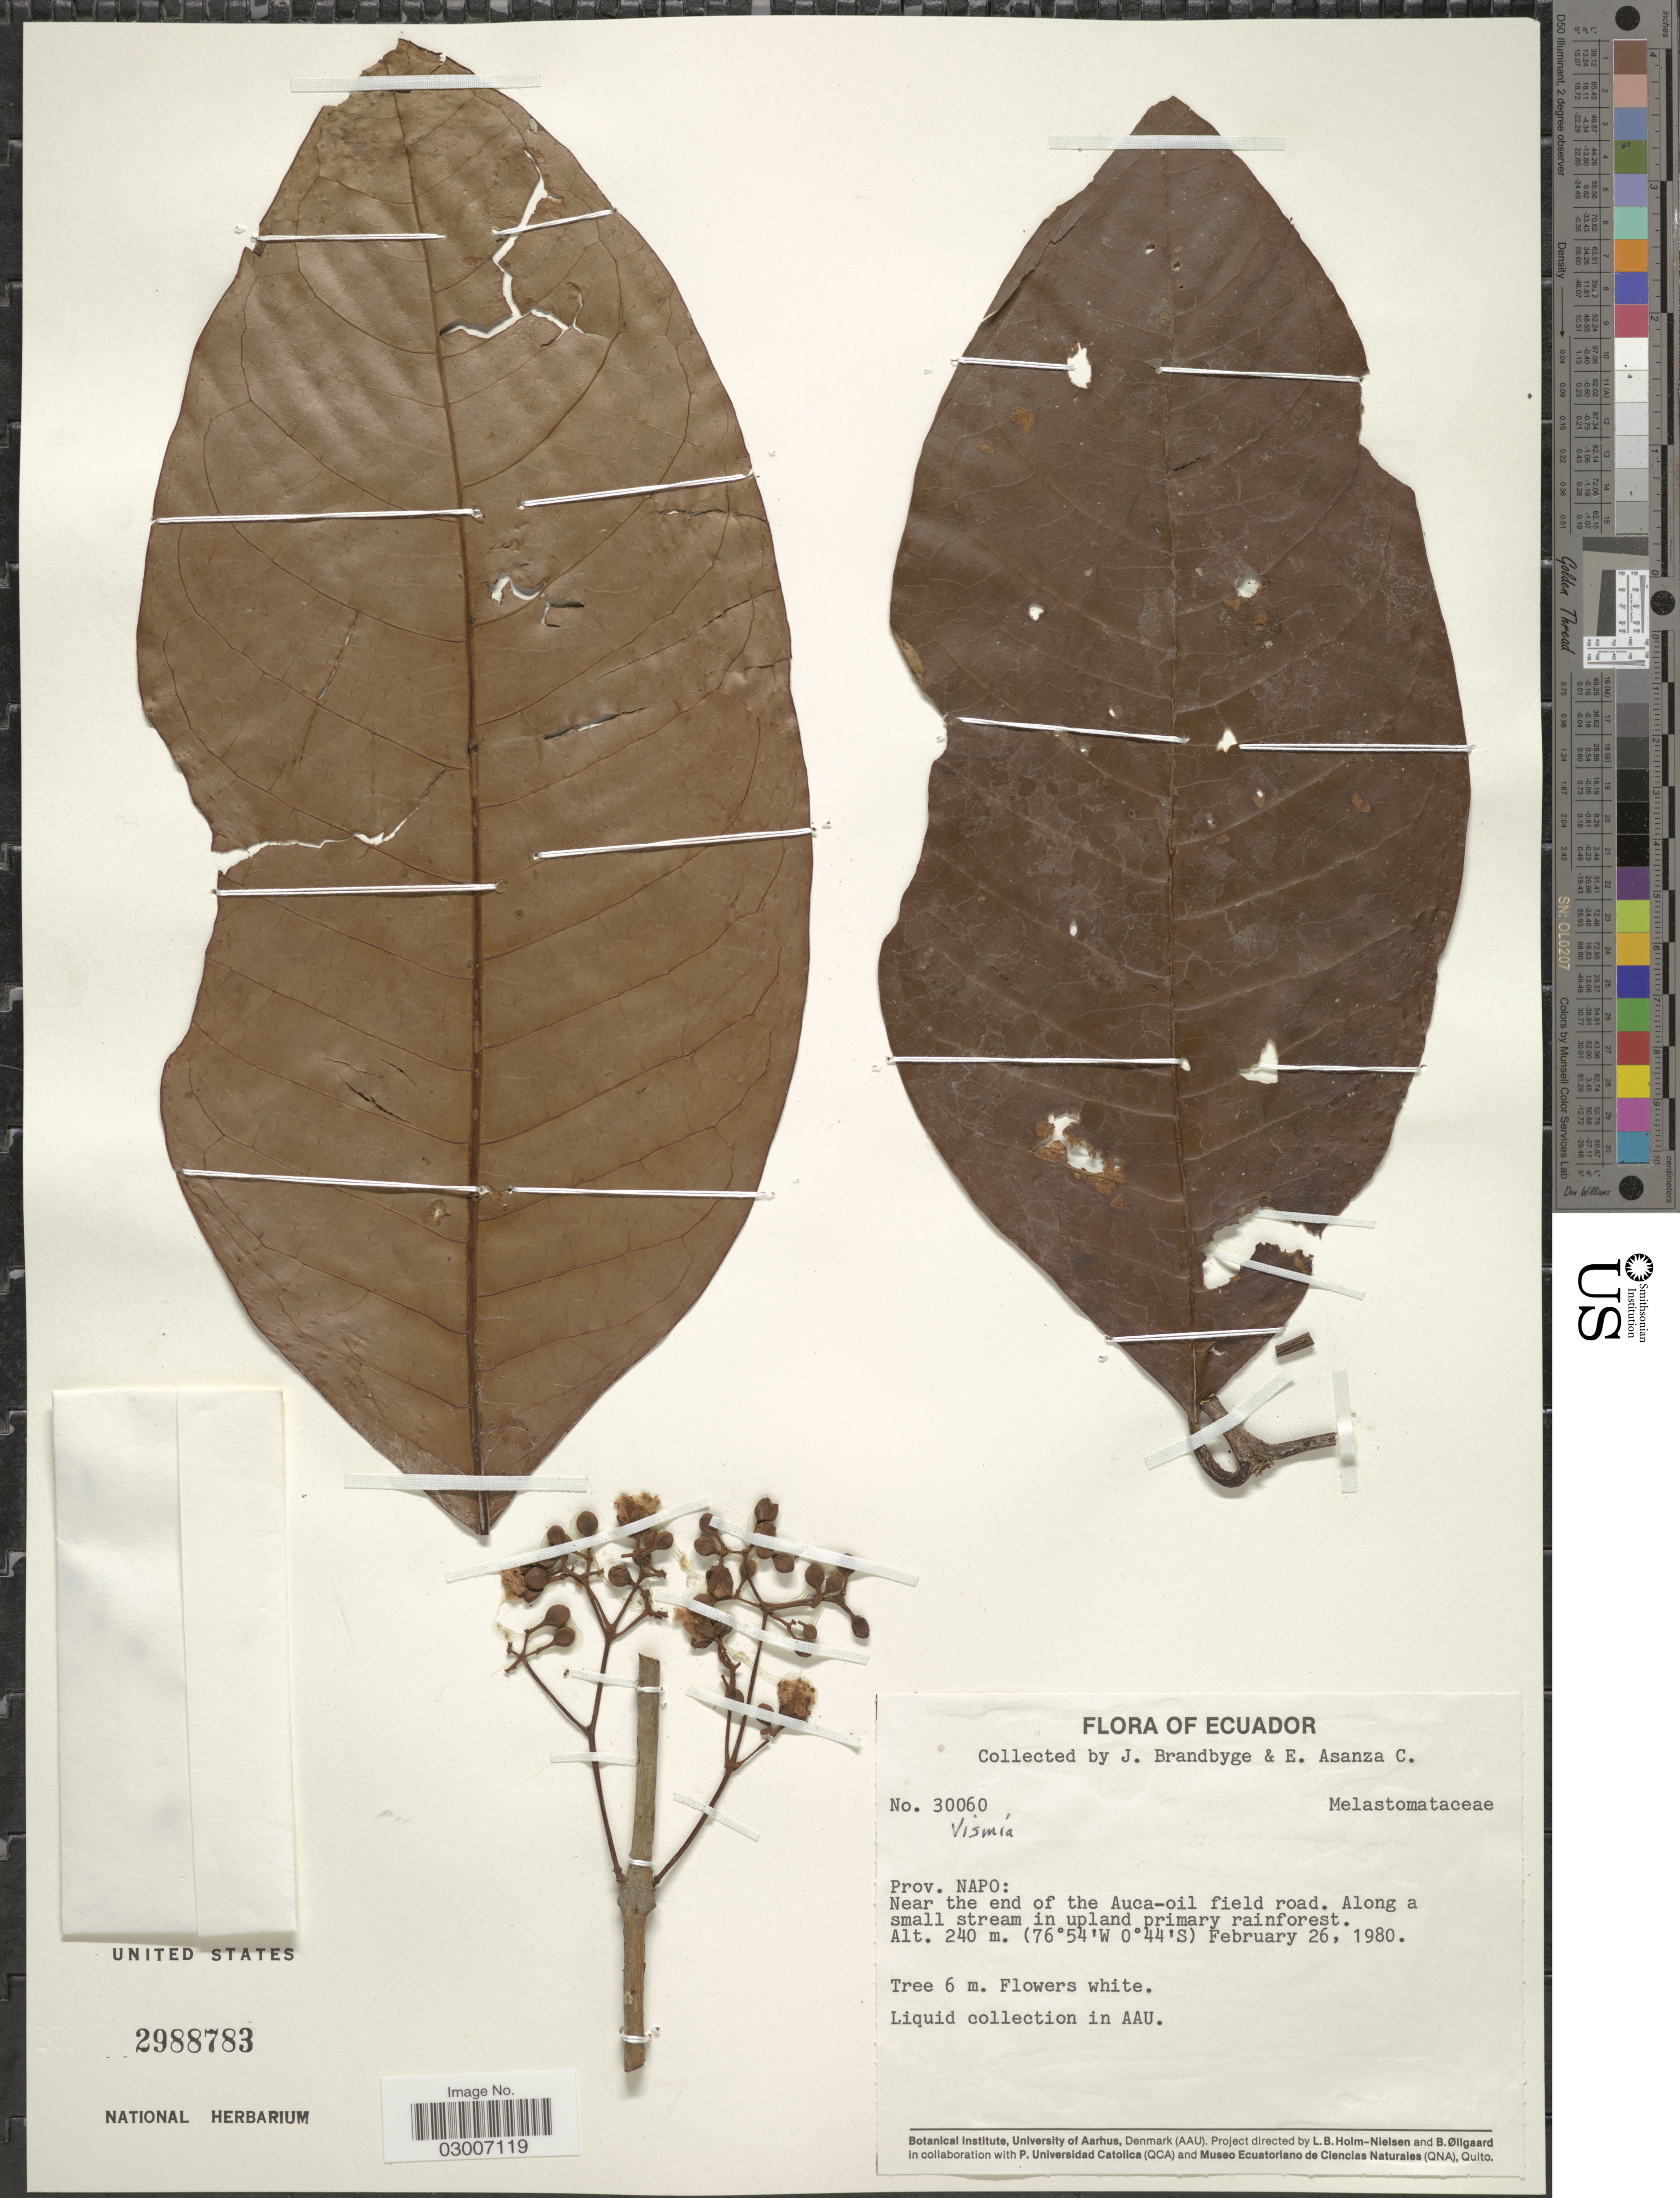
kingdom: Plantae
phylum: Tracheophyta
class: Magnoliopsida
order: Malpighiales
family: Hypericaceae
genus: Vismia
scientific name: Vismia sp.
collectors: J. Brandbyge & E. Asanza C.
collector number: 30060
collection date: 1980-02-26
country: Ecuador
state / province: Napo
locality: Near the end of the Auca-oil field road. Along a small stream in upland primary rainforest.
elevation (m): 240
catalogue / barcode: US 2988783